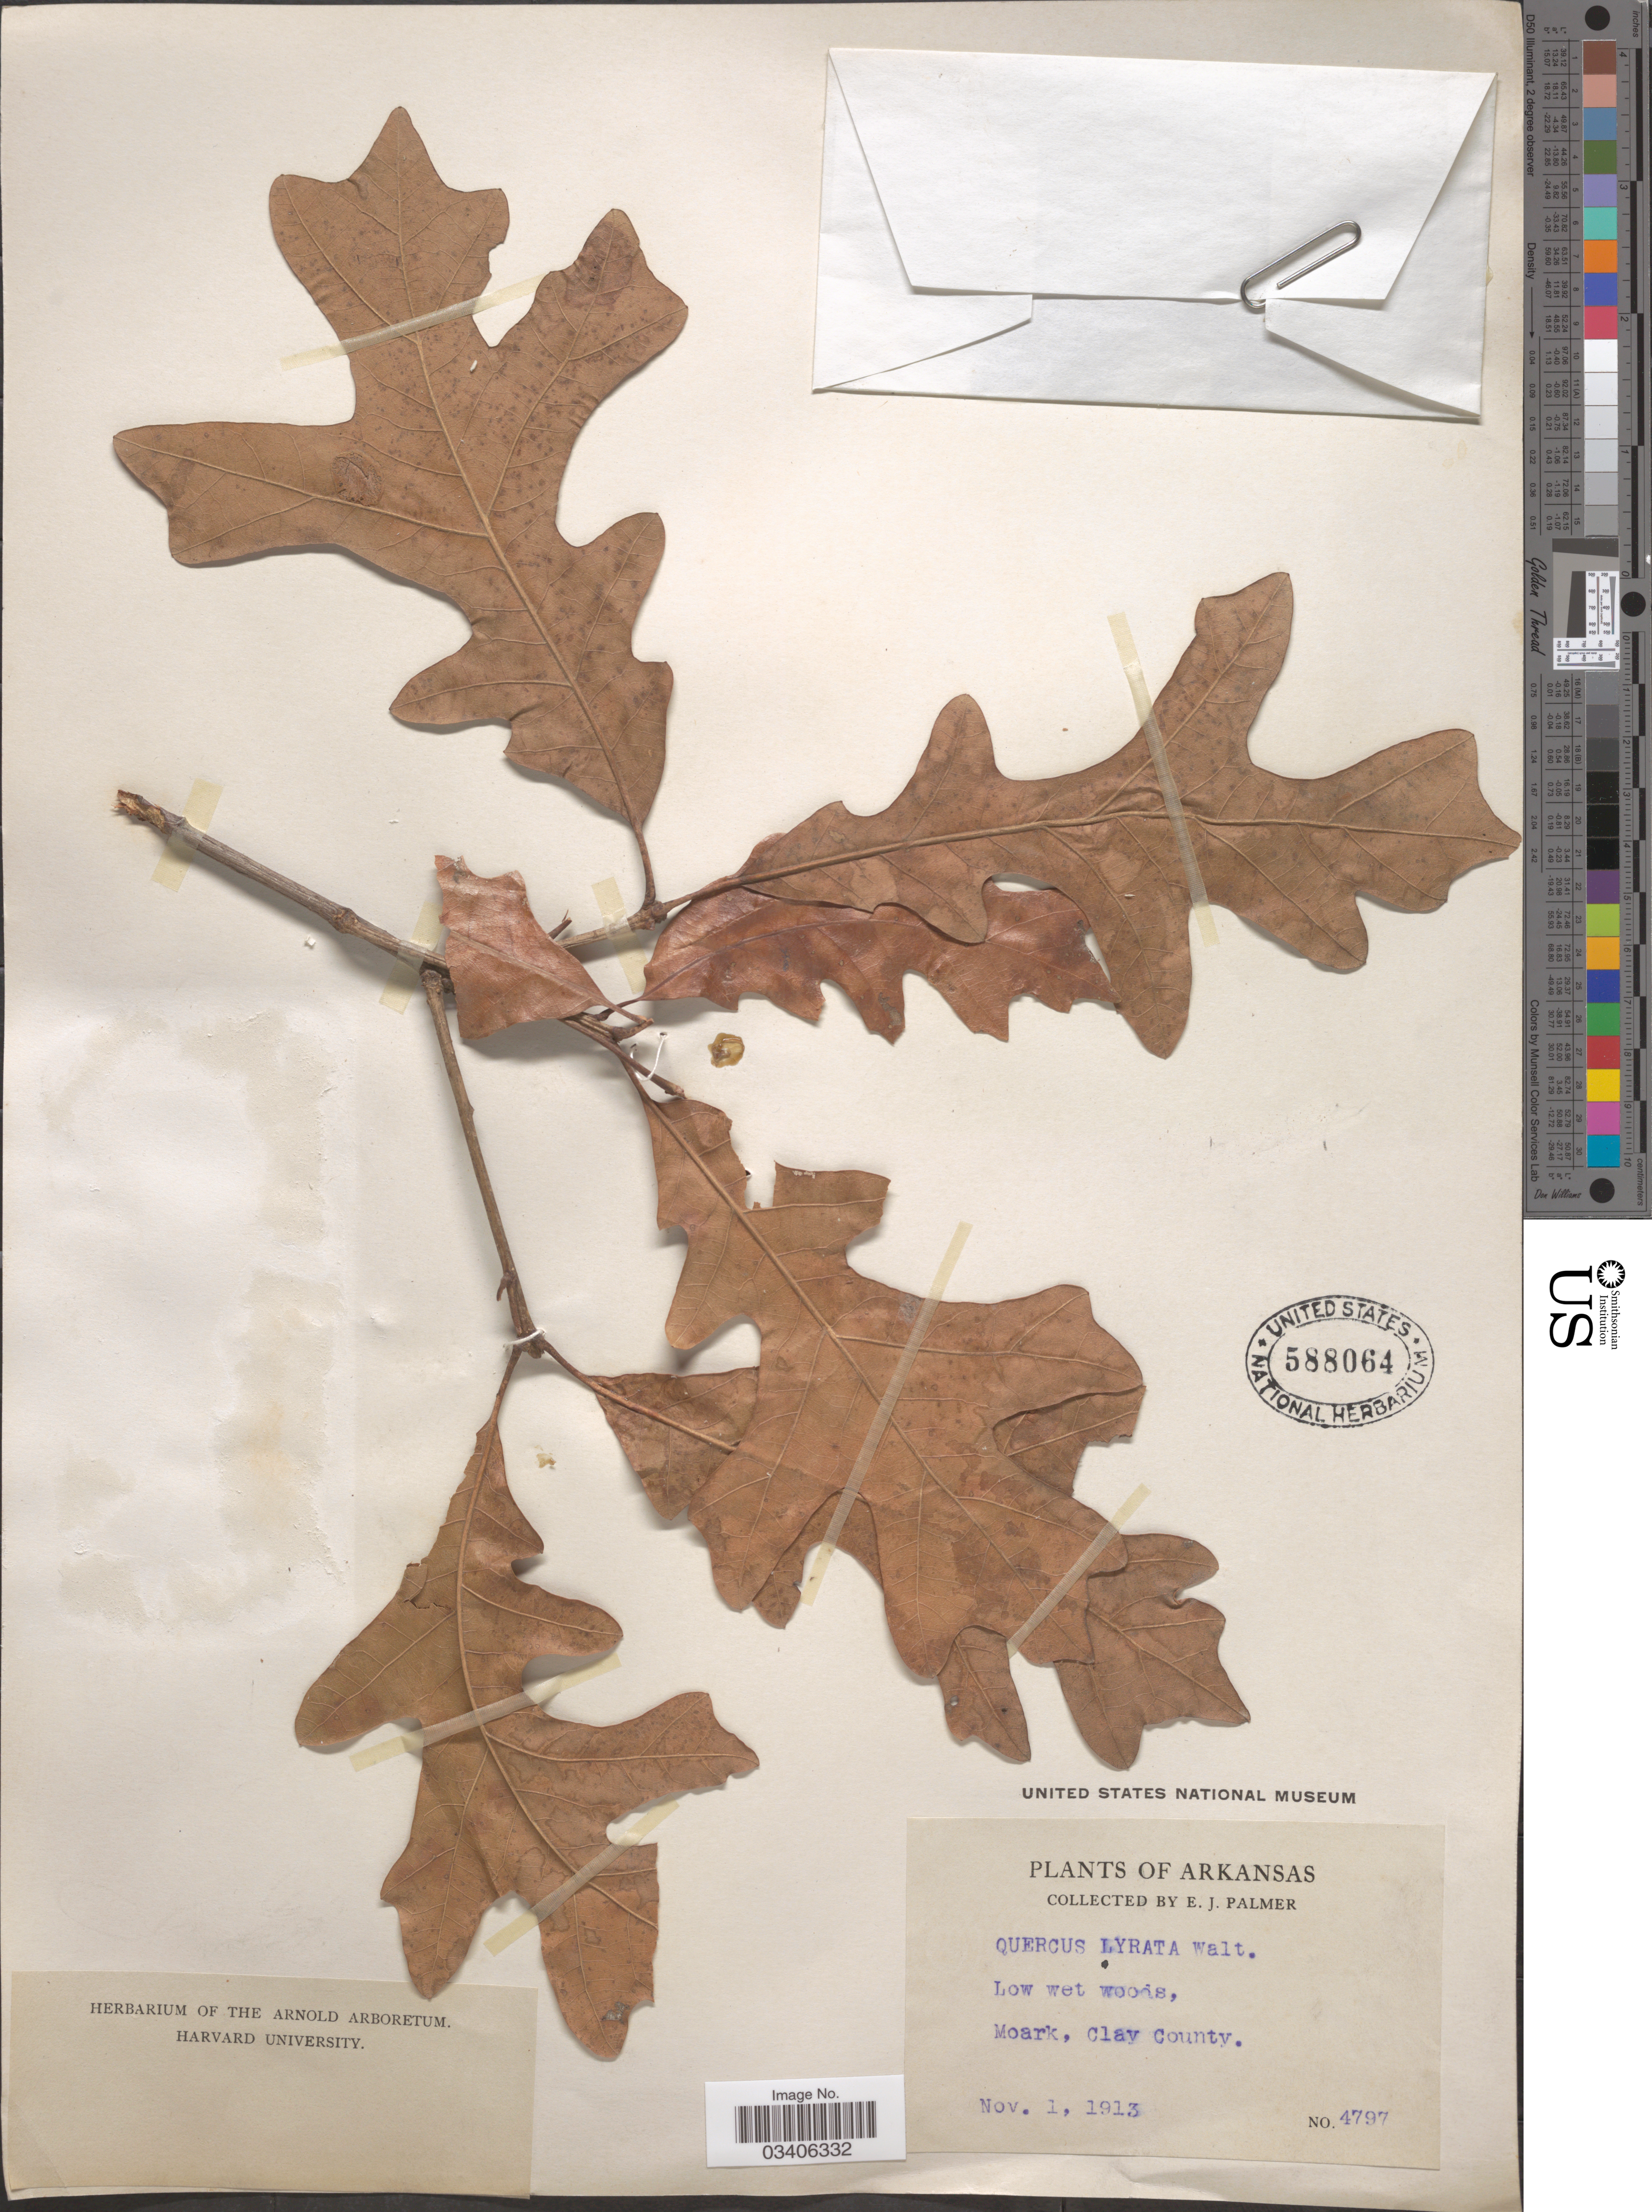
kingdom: Plantae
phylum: Tracheophyta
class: Magnoliopsida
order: Fagales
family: Fagaceae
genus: Quercus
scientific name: Quercus lyrata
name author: Walter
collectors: E. J. Palmer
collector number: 4797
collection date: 1913-11-01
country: United States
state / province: Arkansas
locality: Moark, Clay County.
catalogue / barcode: US 588064